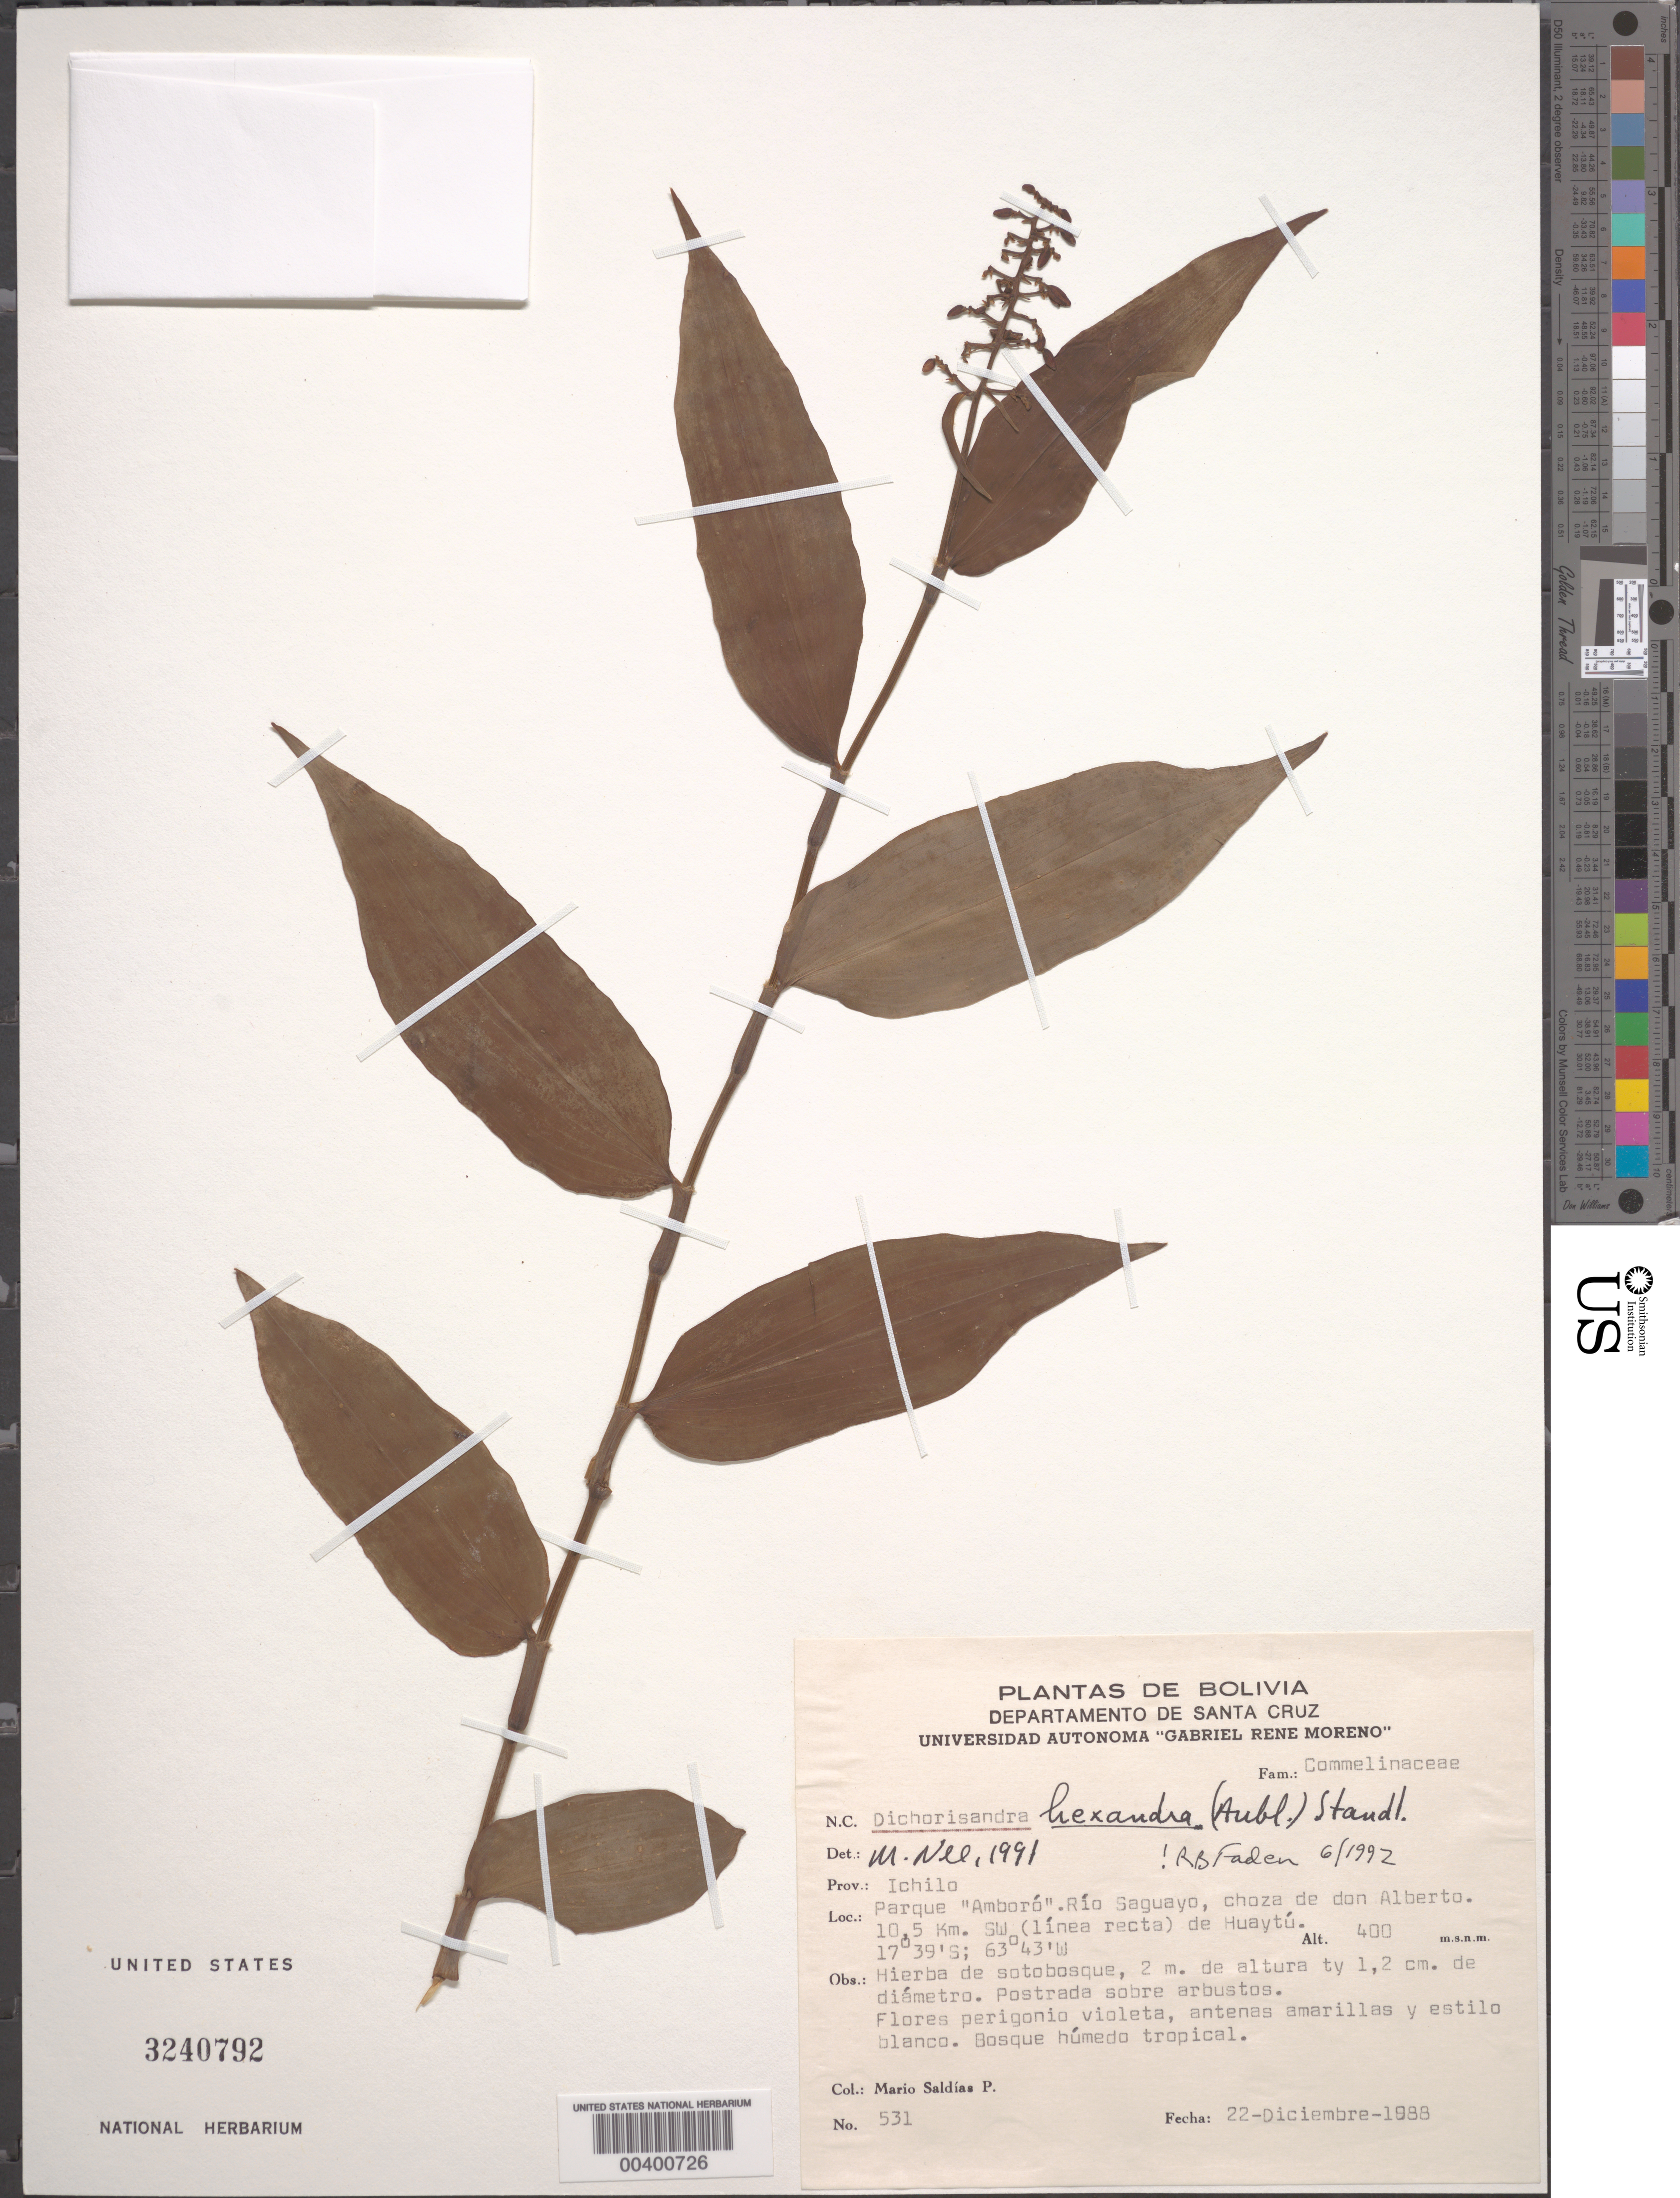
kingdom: Plantae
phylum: Tracheophyta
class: Liliopsida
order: Commelinales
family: Commelinaceae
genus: Tradescantia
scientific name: Tradescantia hirsuticaulis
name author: Small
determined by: Faden, Robert B., (US), Smithsonian Institution - National Museum of Natural History (UNITED STATES)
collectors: M. Saldias P.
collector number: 531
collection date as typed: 22 Dec 1988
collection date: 1988-12-22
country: Bolivia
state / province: Santa Cruz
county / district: Ichilo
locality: Amboro River Park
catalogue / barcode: US 3240792